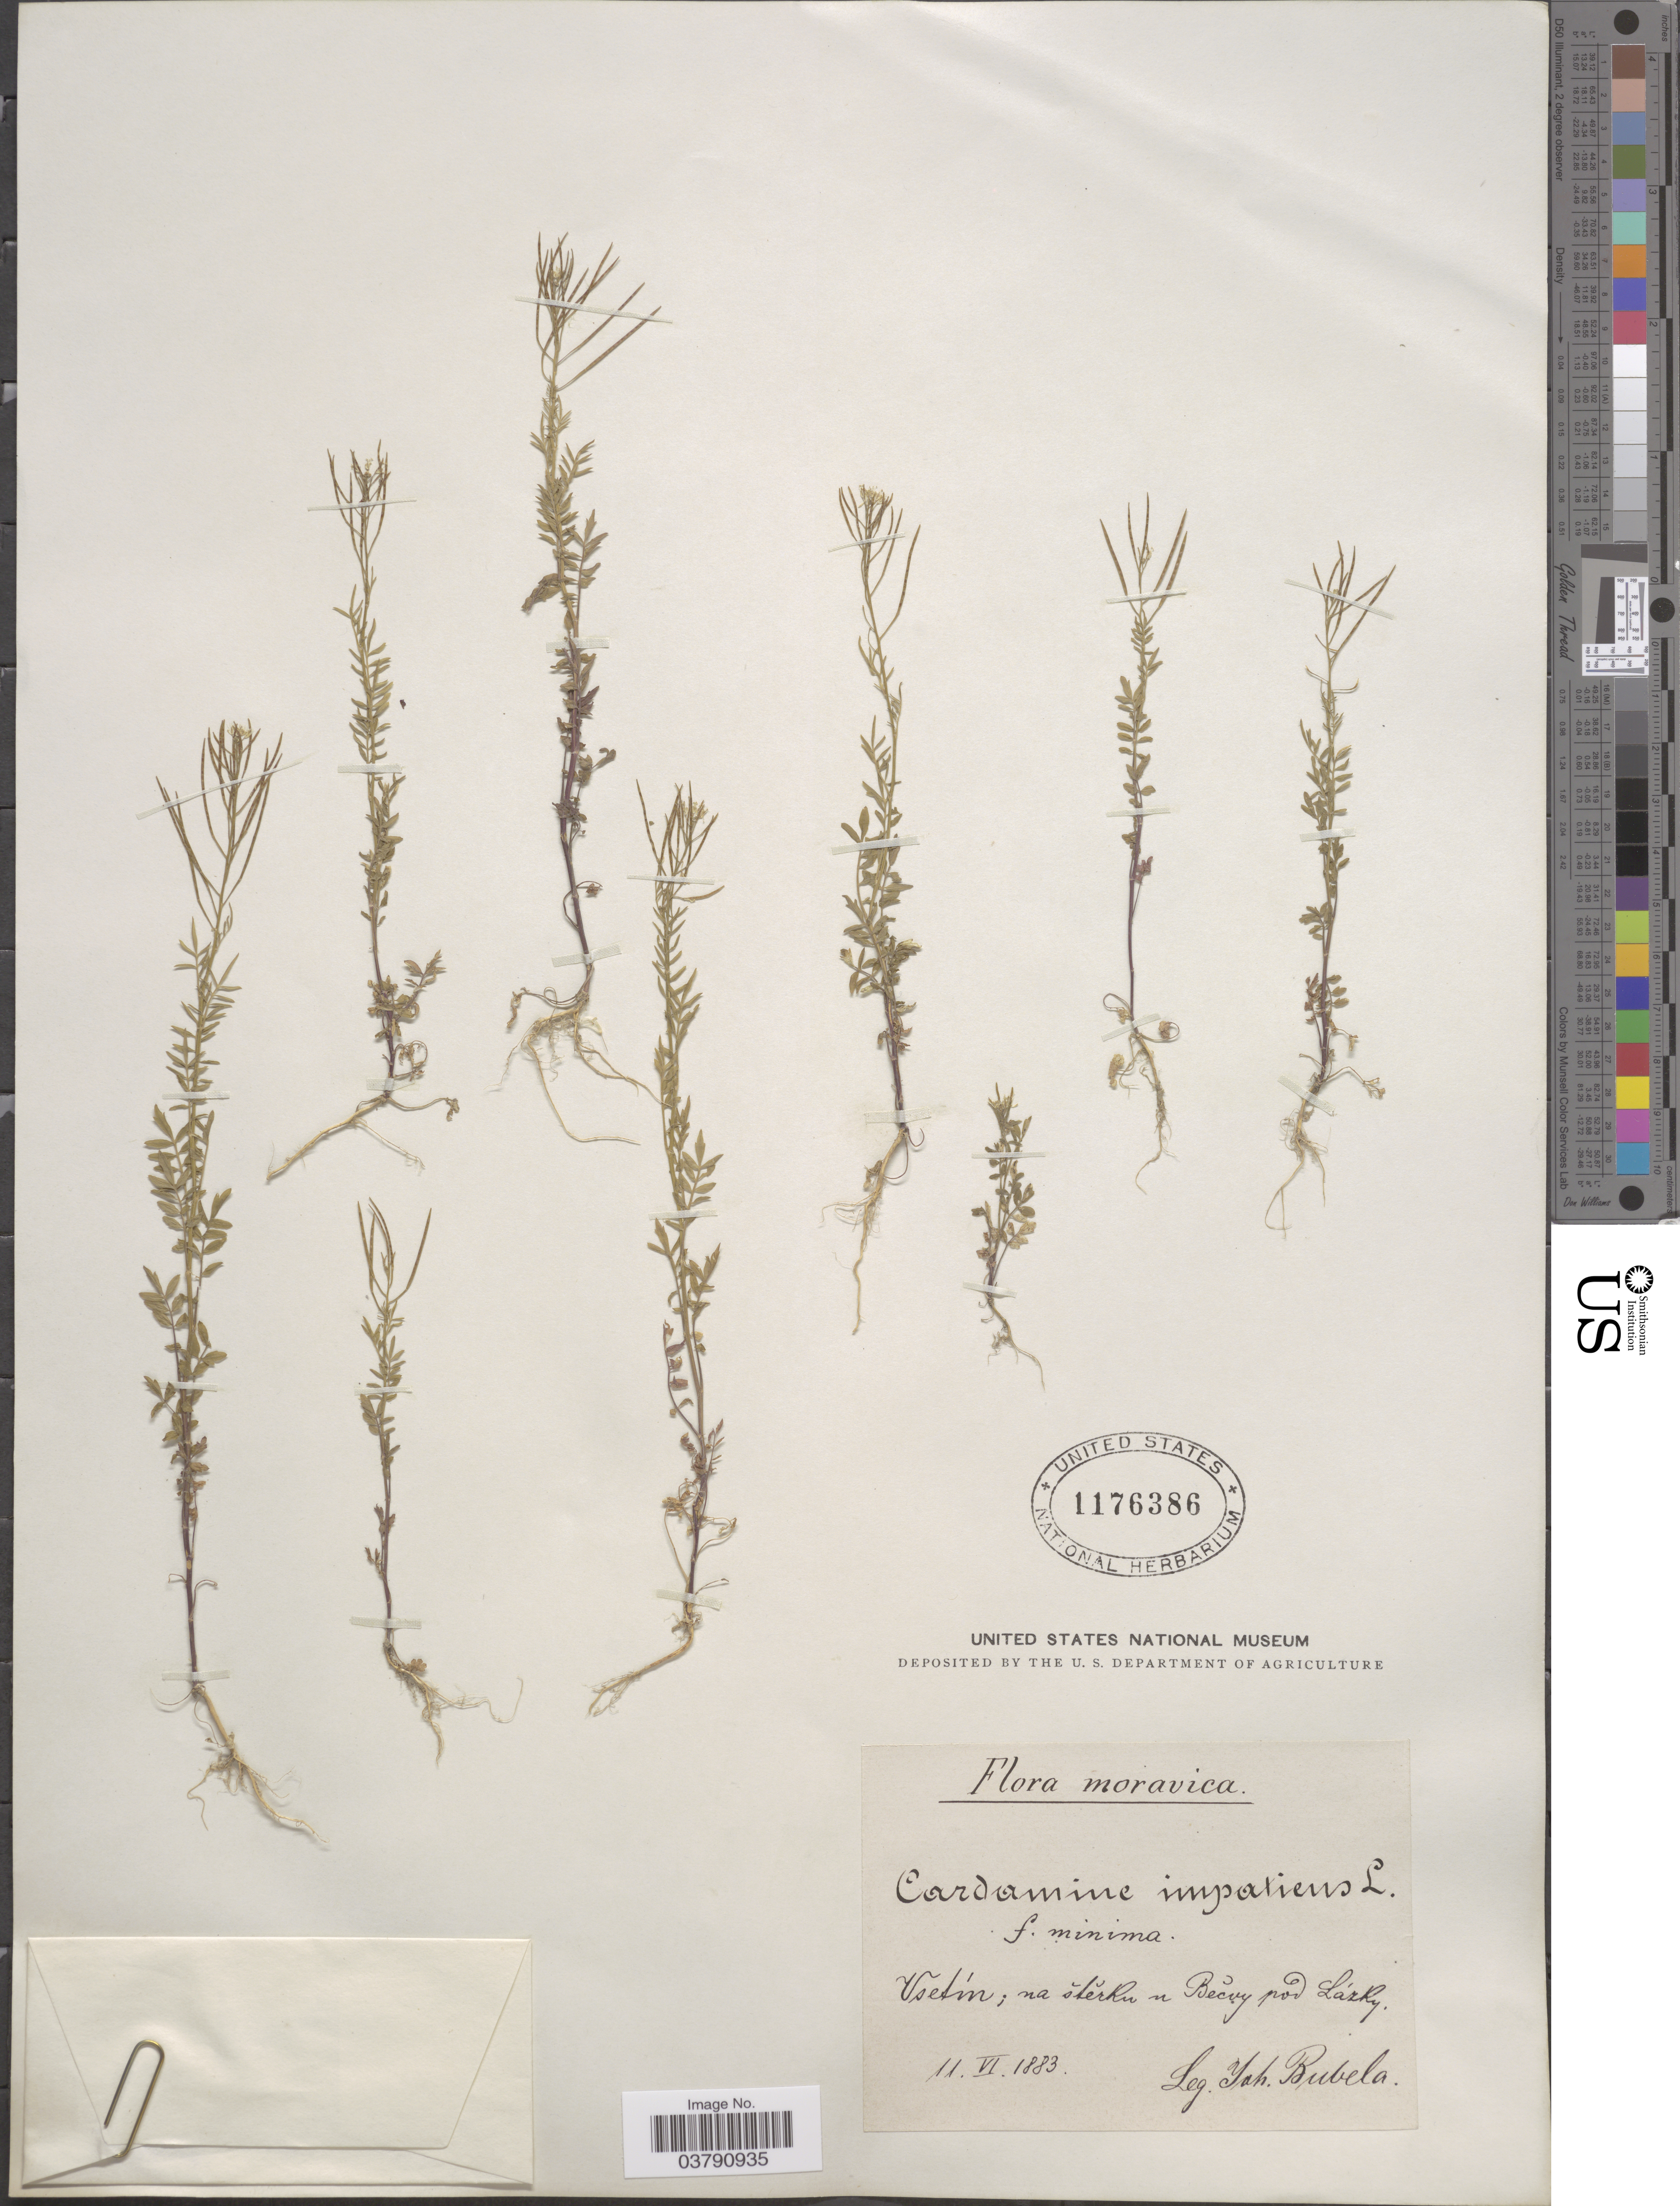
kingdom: Plantae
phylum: Tracheophyta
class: Magnoliopsida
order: Brassicales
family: Brassicaceae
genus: Cardamine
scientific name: Cardamine impatiens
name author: L.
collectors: J. Bubela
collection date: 1883-06-11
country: Czechia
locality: Moravica. Vsetin; na škĕrku u Becvy pov Lazky. [interpreted]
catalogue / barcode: US 1176386